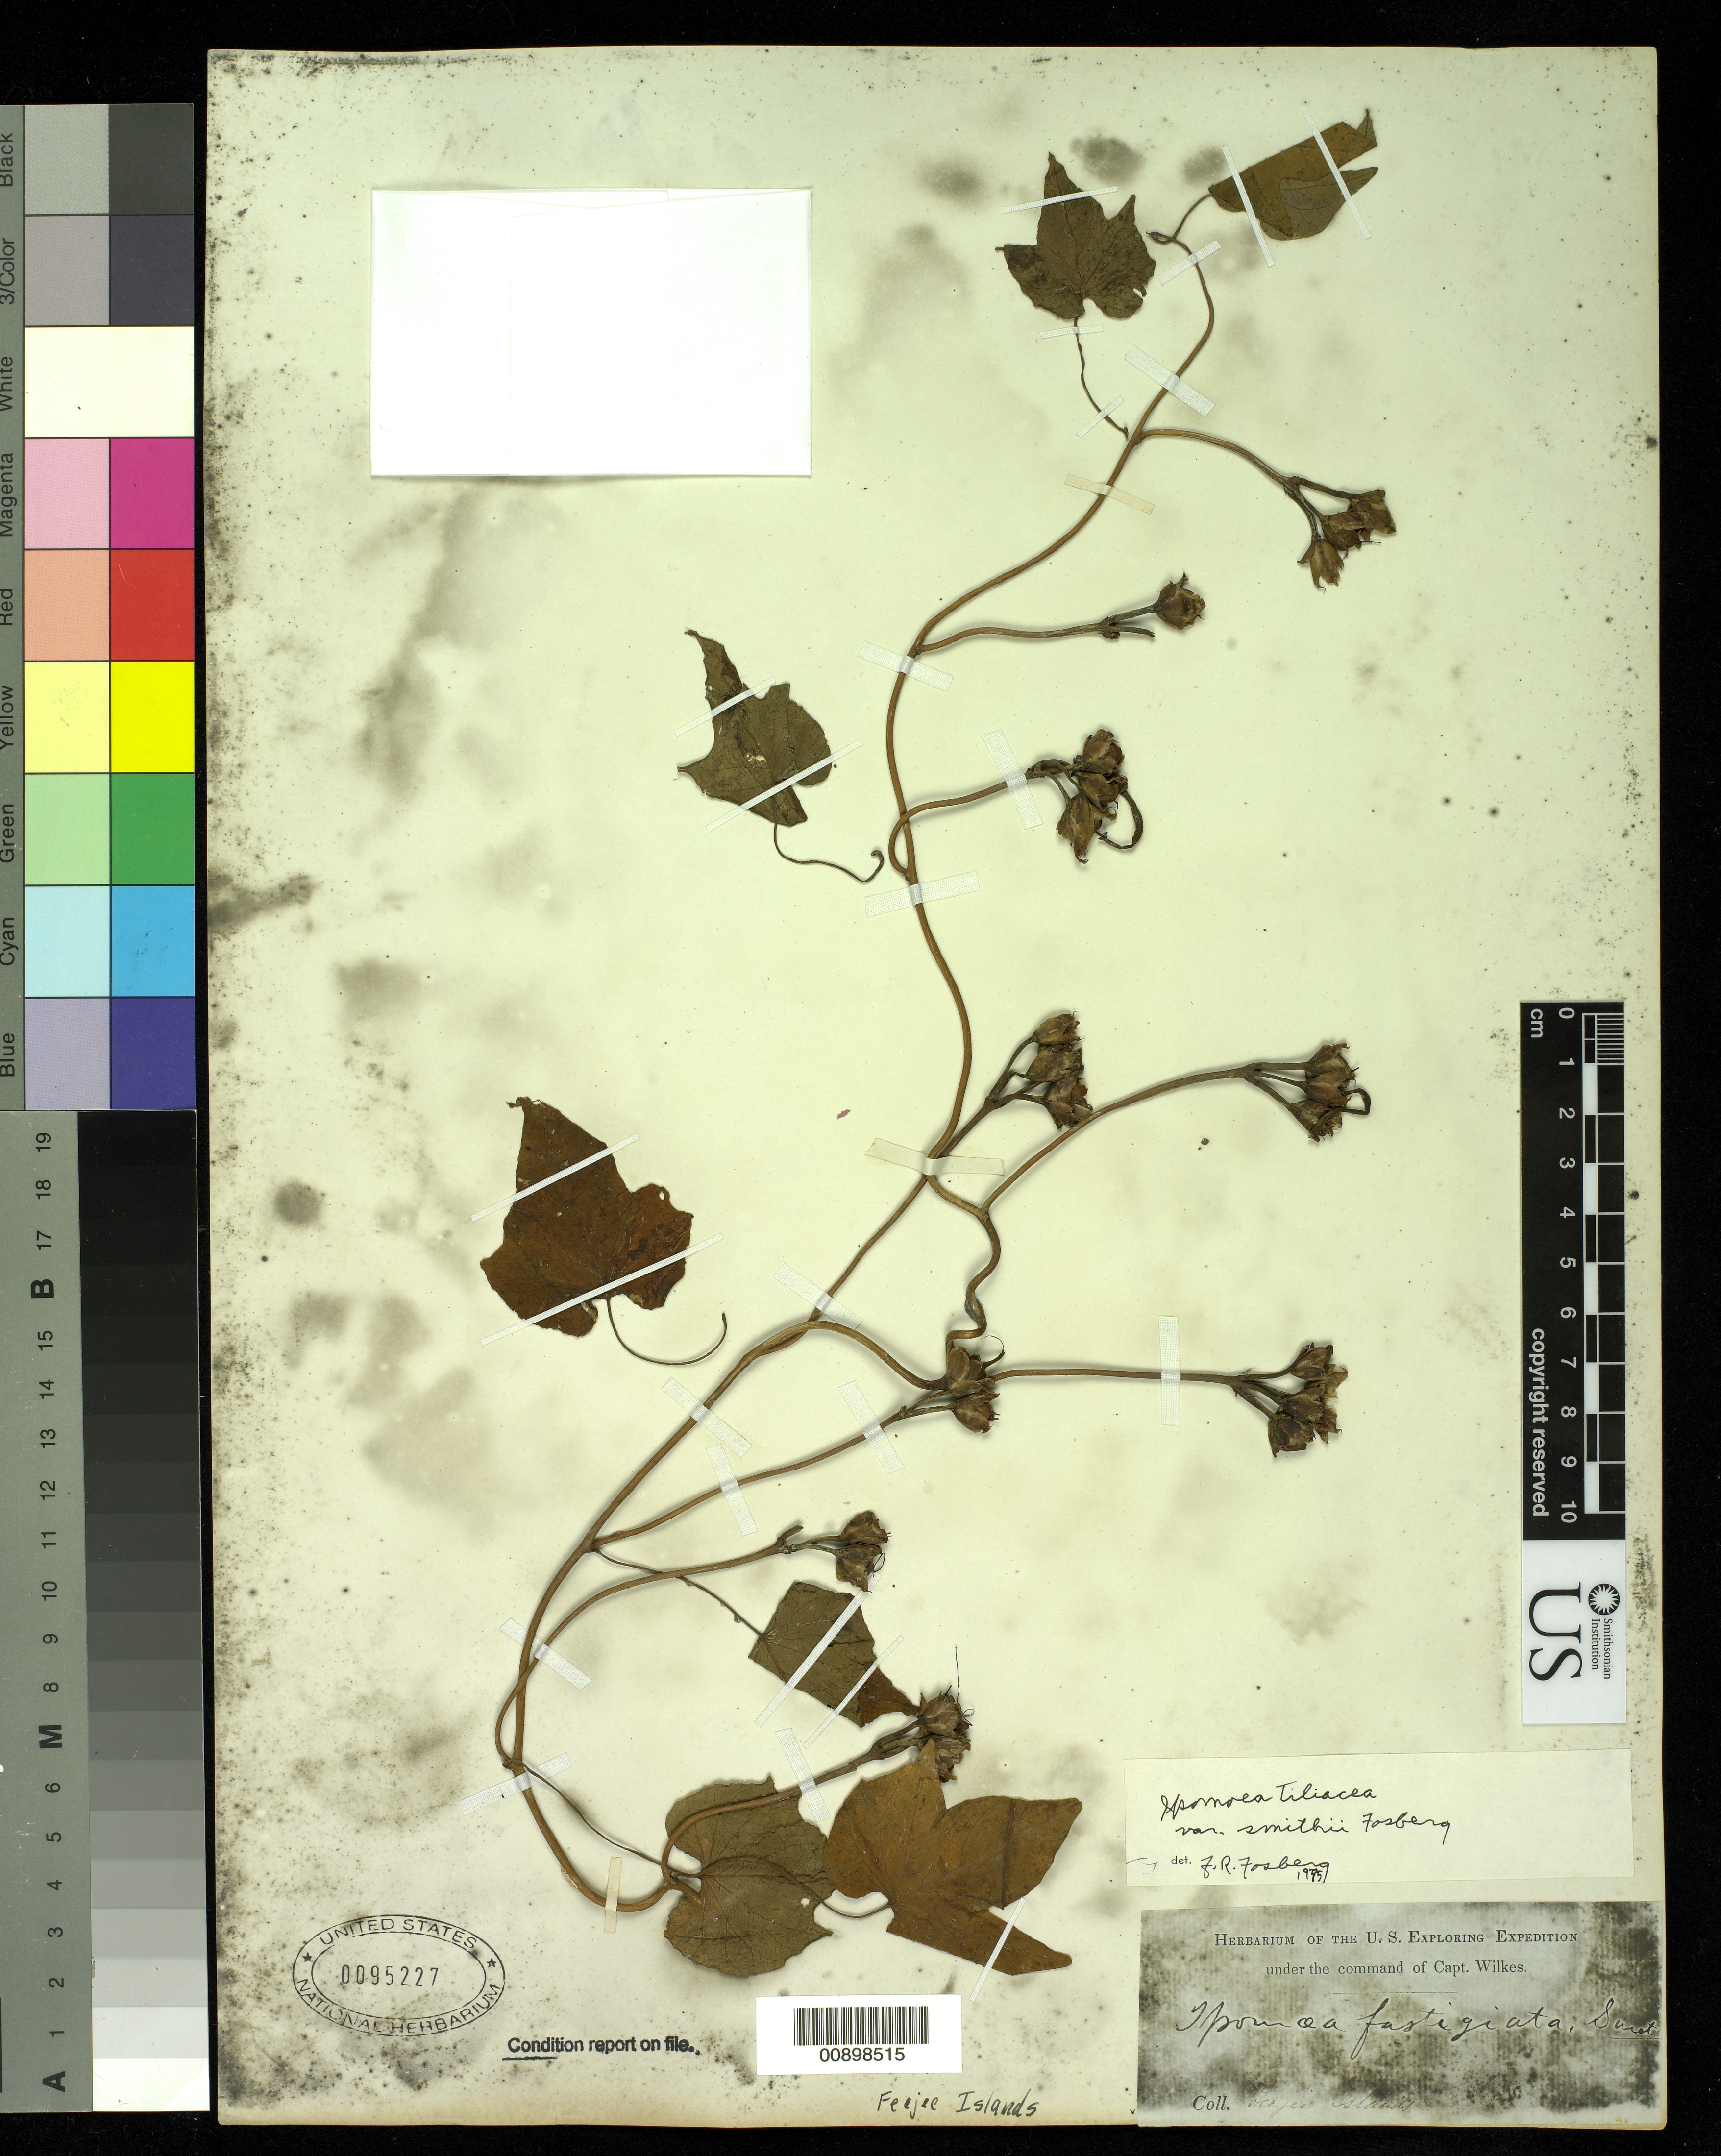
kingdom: Plantae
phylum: Tracheophyta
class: Magnoliopsida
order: Solanales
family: Convolvulaceae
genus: Ipomoea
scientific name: Ipomoea tiliacea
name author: (Willd.) Choisy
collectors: Wilkes Explor. Exped.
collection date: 1838/1842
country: Fiji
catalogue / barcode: US 95227